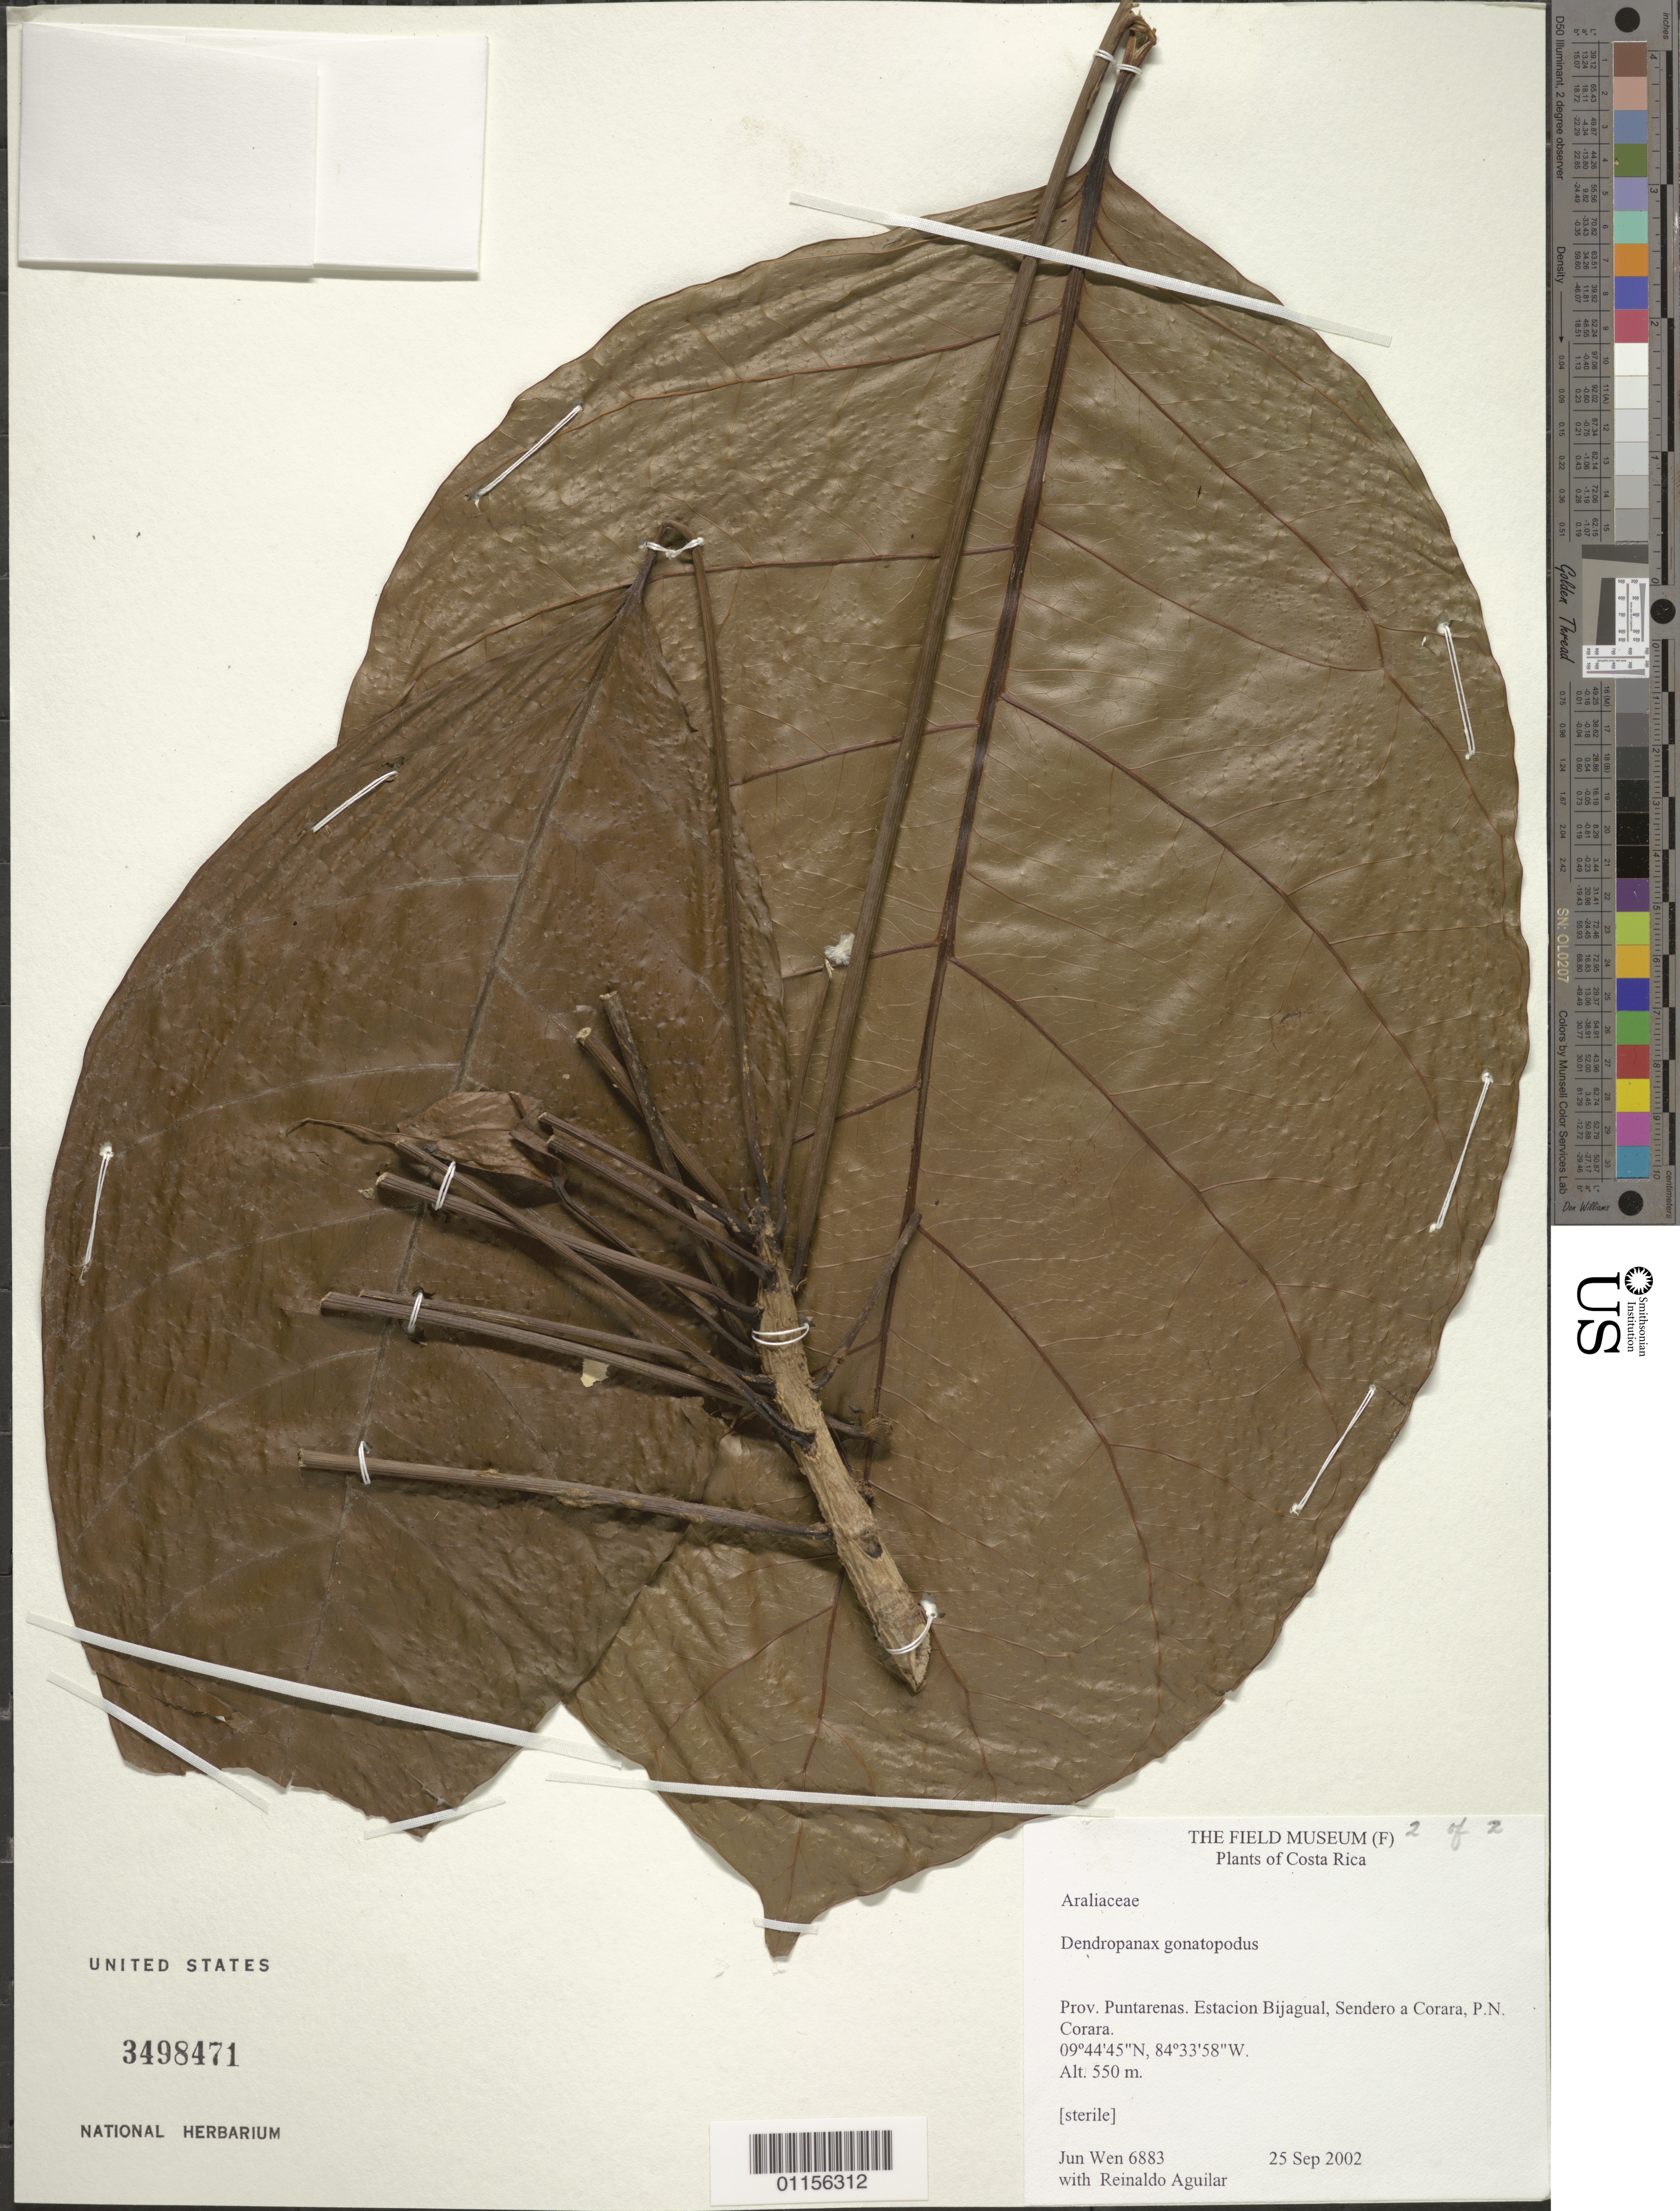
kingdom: Plantae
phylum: Tracheophyta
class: Magnoliopsida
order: Apiales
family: Araliaceae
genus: Dendropanax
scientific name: Dendropanax gonatopodus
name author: (Donn. Sm.) A.C. Sm.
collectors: J. Wen & R. Aguilar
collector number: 6883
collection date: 2002-09-25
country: Costa Rica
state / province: Puntarenas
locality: Estacion Bijagual, Sendero a Corara, P.N. Corara.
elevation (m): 550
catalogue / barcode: US 3498471